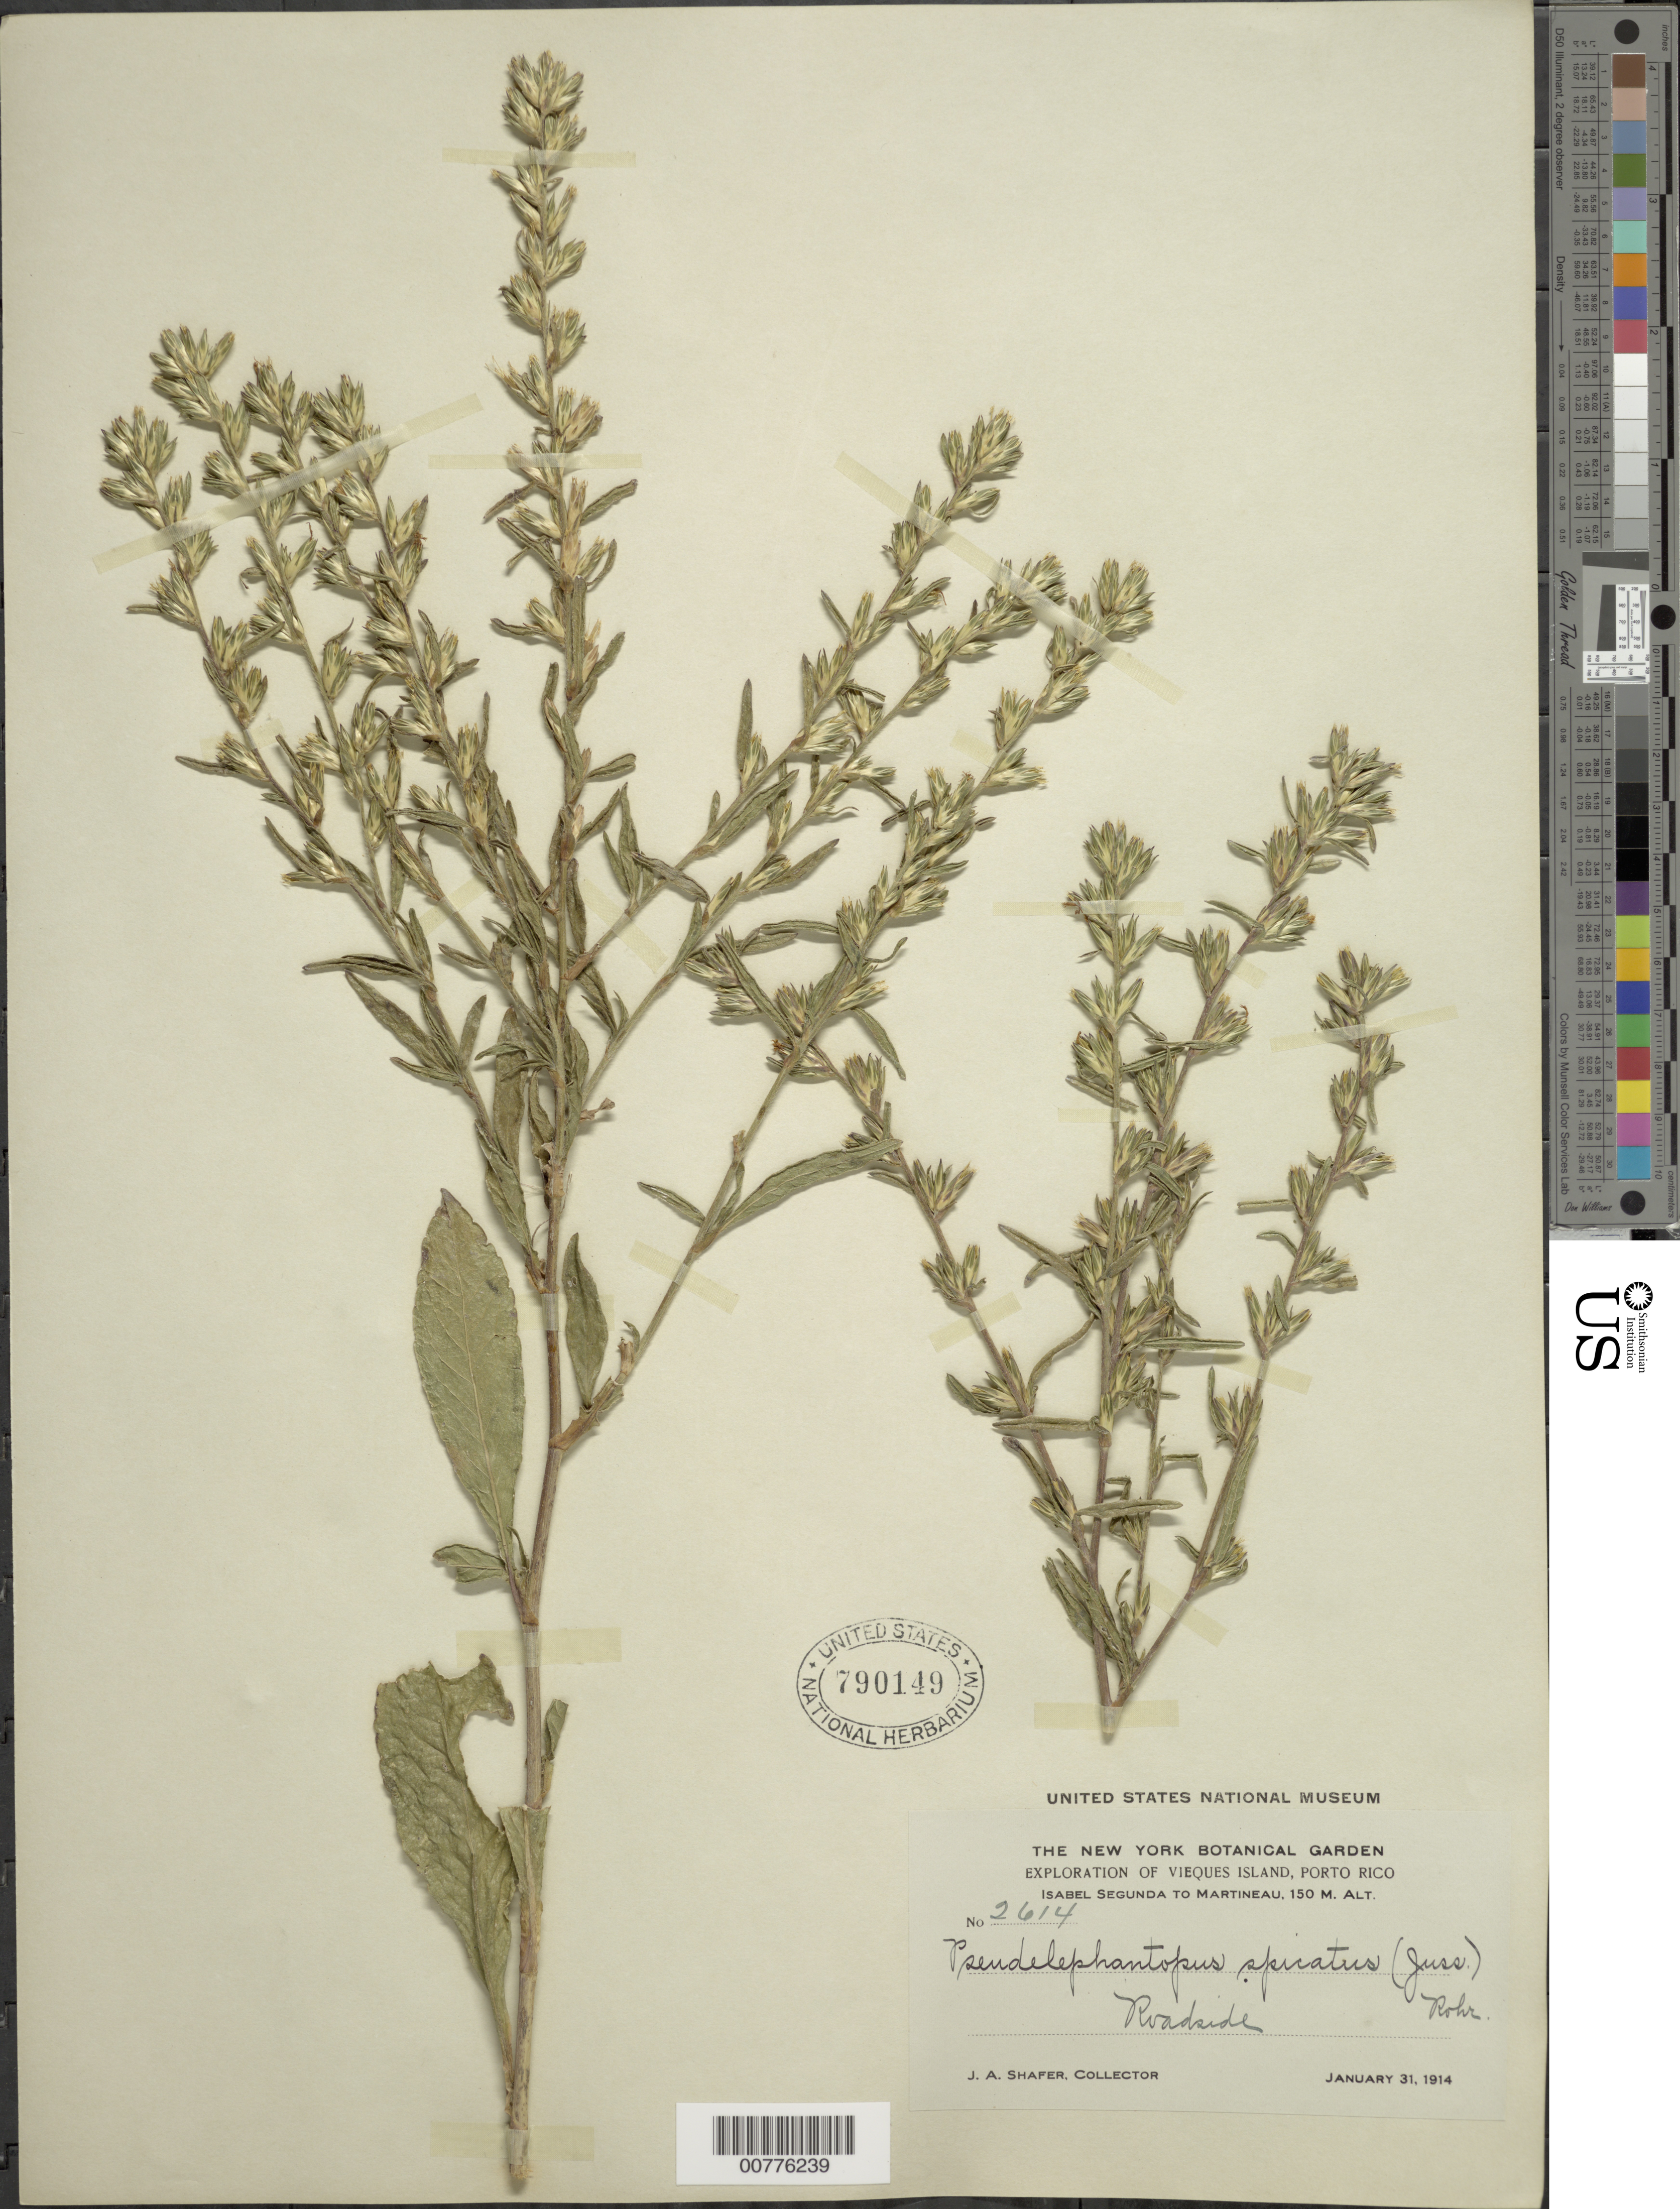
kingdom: Plantae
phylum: Tracheophyta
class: Magnoliopsida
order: Asterales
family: Asteraceae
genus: Pseudelephantopus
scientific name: Pseudelephantopus spicatus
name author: (Juss. ex Aubl.) C.F. Baker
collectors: J. A. Shafer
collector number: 2614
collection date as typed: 31 Jan 1914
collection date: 1914-01-31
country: Puerto Rico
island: Vieques I.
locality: Isabel Segunda to Martineau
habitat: Roadside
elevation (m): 150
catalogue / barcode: US 790149